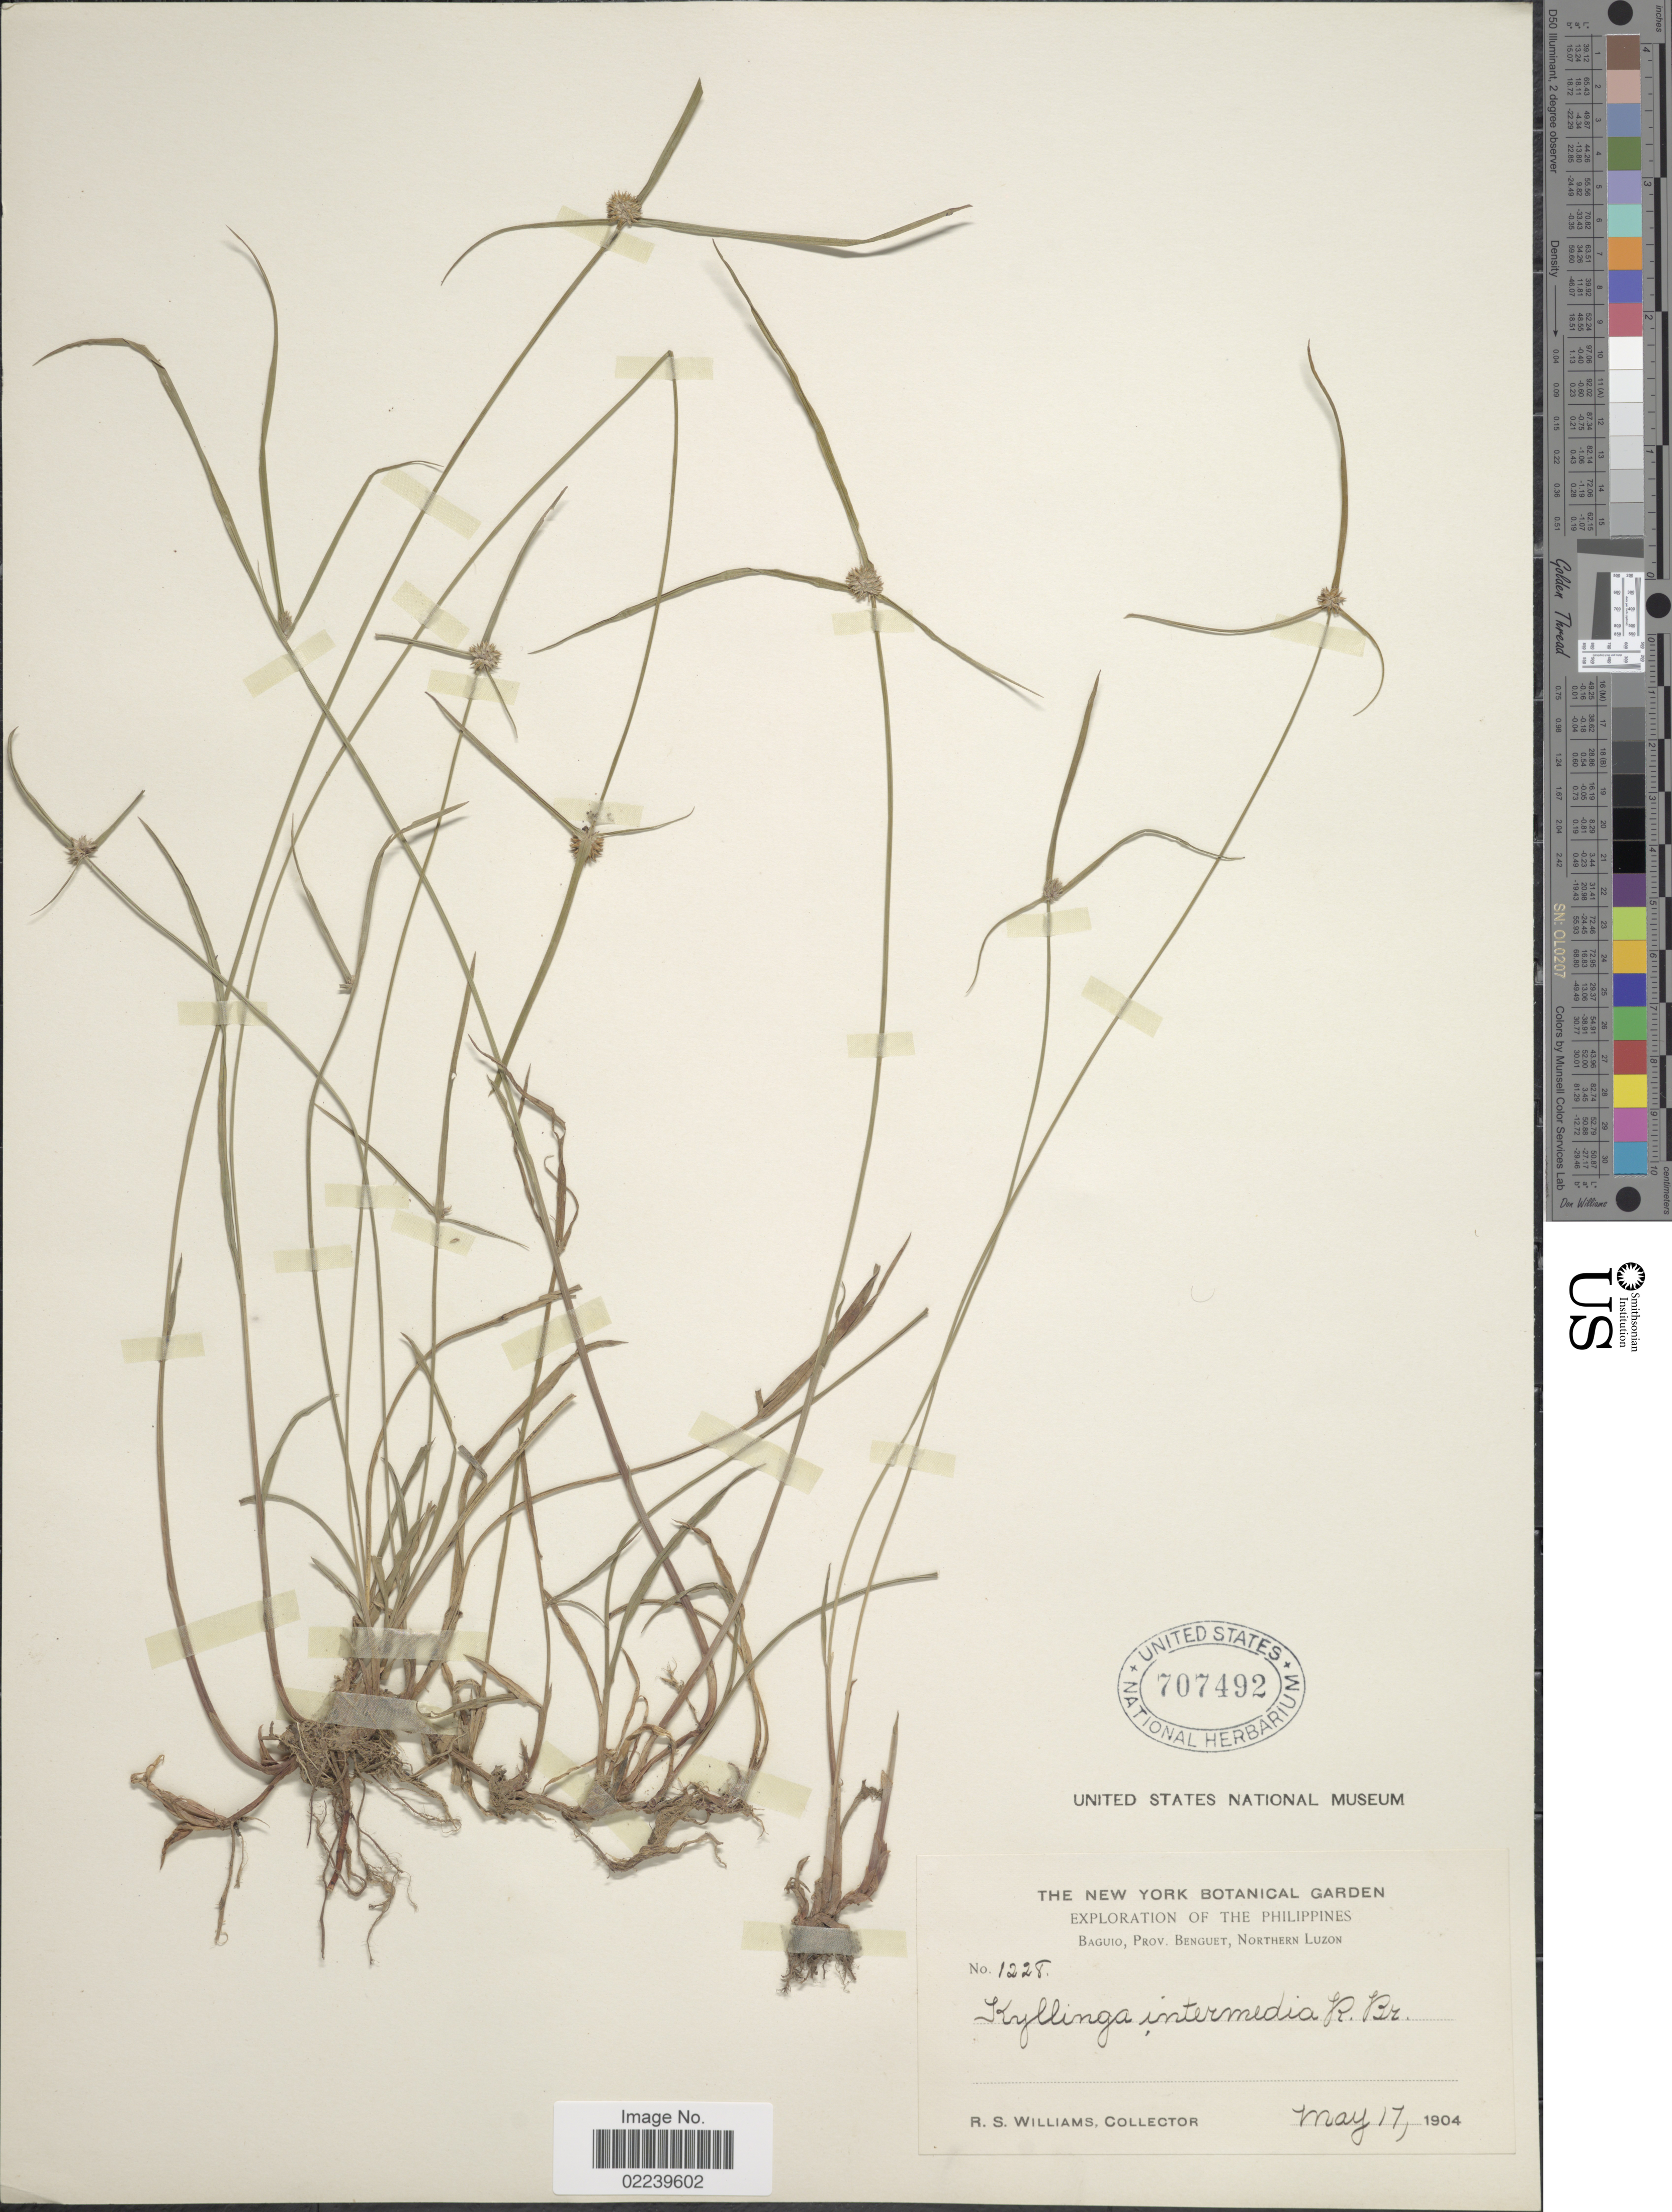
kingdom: Plantae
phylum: Tracheophyta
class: Liliopsida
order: Poales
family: Cyperaceae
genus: Cyperus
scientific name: Cyperus brevifolius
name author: (Rottb.) Hassk.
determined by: Strong, M. T., (US), Smithsonian Institution - National Museum of Natural History (UNITED STATES)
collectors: R. S. Williams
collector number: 1228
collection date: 1904-05-17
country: Philippines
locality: Baguio, Prov. Benguet, Northern Luzon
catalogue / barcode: US 707492